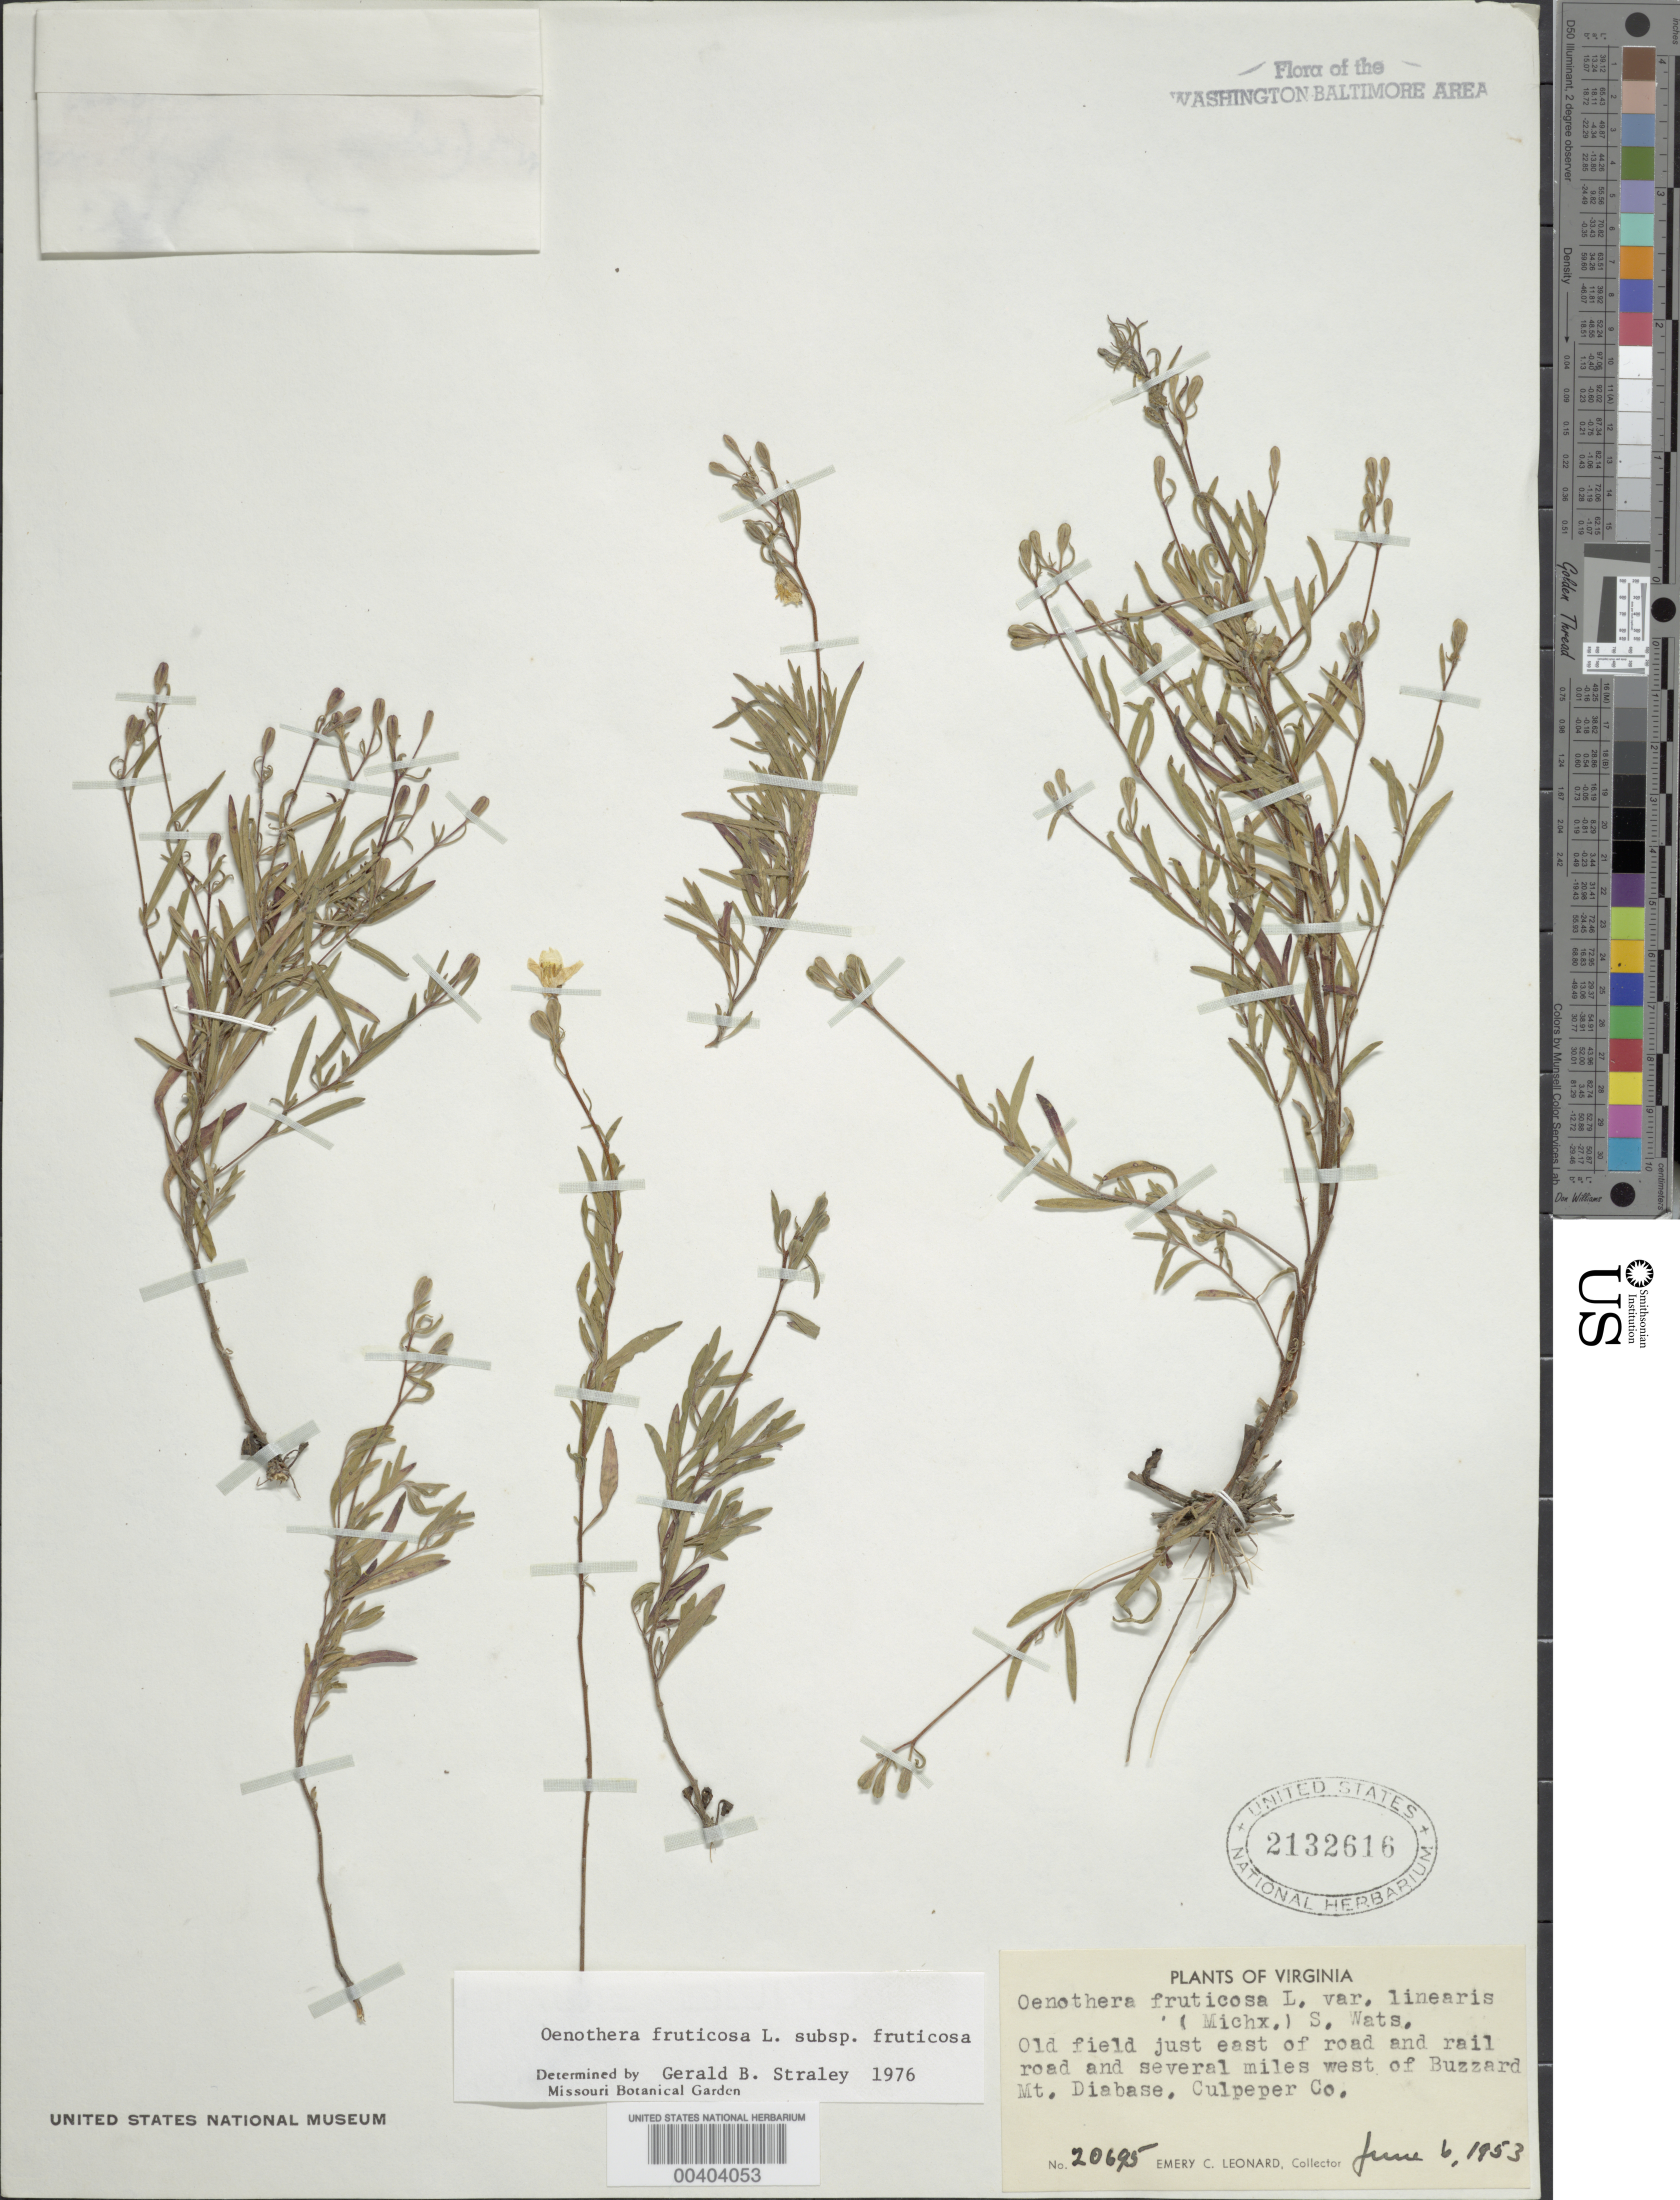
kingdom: Plantae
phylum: Tracheophyta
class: Magnoliopsida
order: Myrtales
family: Onagraceae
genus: Oenothera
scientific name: Oenothera fruticosa subsp. fruticosa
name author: L.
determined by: Straley, G. B.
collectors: E. C. Leonard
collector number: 20695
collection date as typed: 06 Jun 1953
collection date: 1953-06-06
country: United States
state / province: Virginia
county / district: Culpeper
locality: Just E of road and railroad and several mi. W of Buzzard Mt.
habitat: Old field, diabase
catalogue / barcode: US 2132616